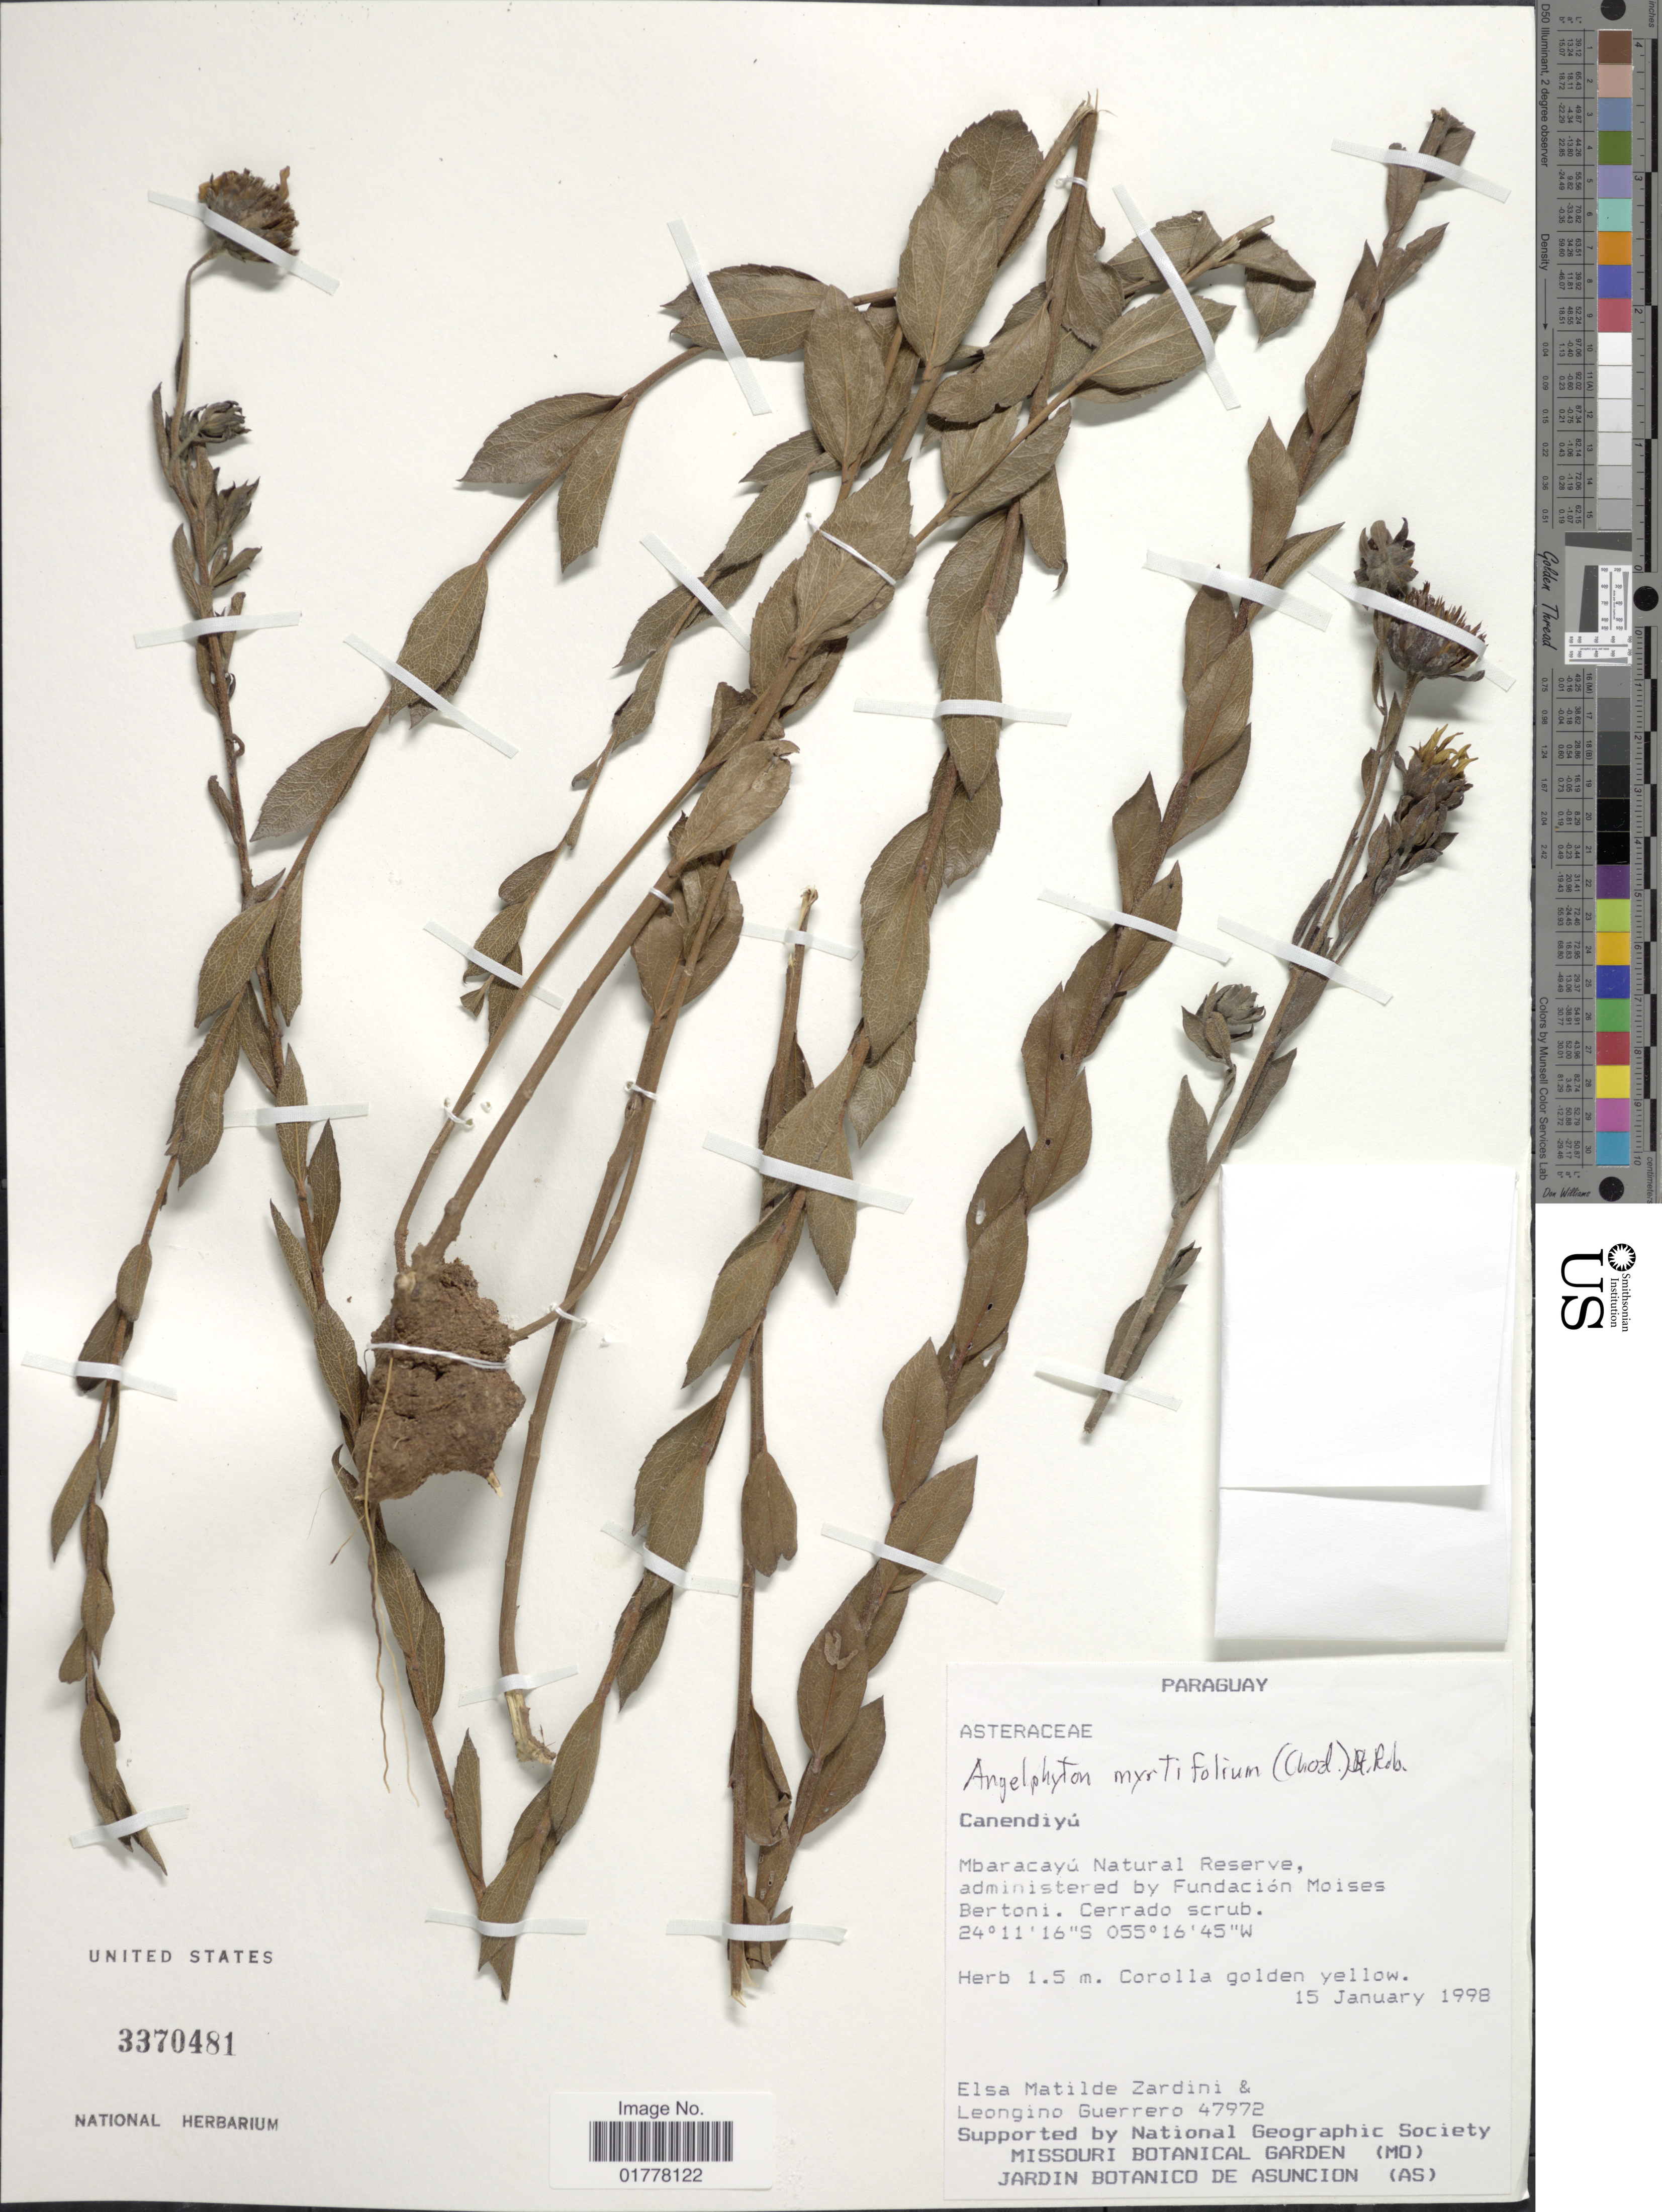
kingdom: Plantae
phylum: Tracheophyta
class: Magnoliopsida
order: Asterales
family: Asteraceae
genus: Angelphytum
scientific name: Angelphytum myritifolia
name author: (Chodat) S.F. Blake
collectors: E. M. Zardini & L. Guerrero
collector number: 47972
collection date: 1998-01-15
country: Paraguay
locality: Canendiyú. Mbaracayú Natural Reserve, administered by Fundación Moises Bertoni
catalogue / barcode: US 3370481